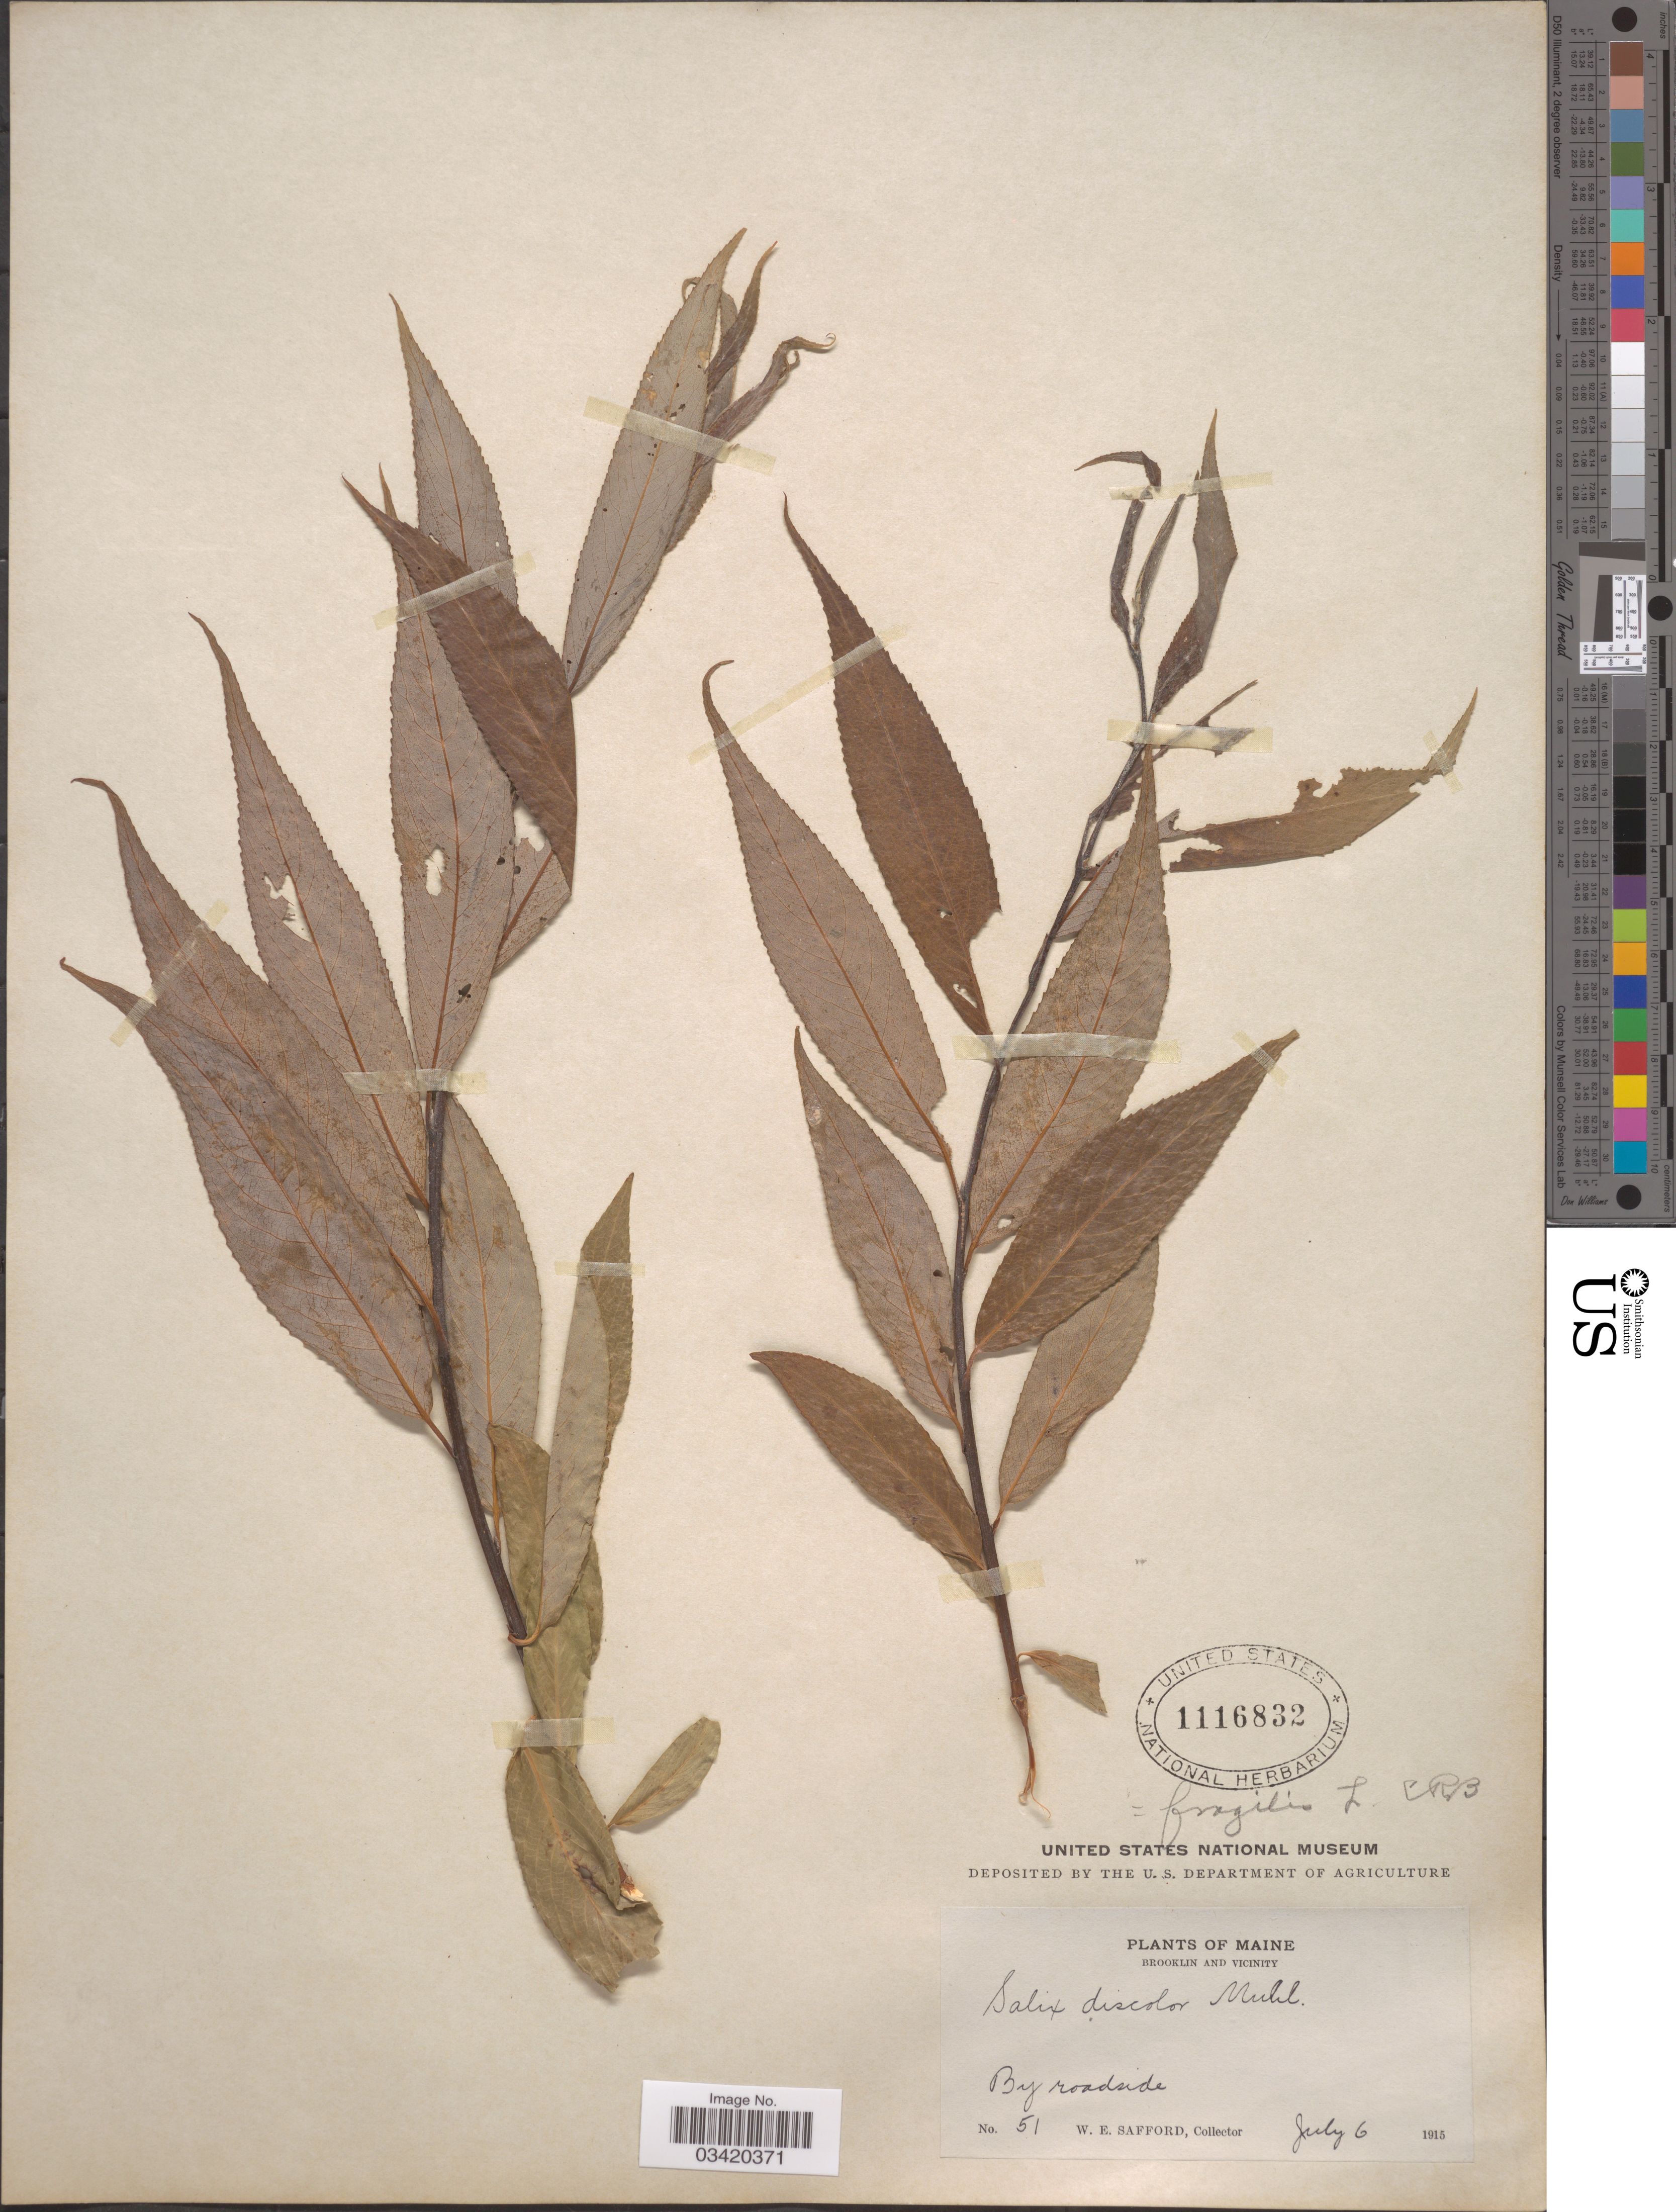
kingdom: Plantae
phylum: Tracheophyta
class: Magnoliopsida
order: Malpighiales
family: Salicaceae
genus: Salix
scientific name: Salix fragilis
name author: L.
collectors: W. E. Safford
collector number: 51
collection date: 1915-07-06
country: United States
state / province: Maine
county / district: Hancock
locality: Brooklin and Vicinity. By roadside.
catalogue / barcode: US 1116832